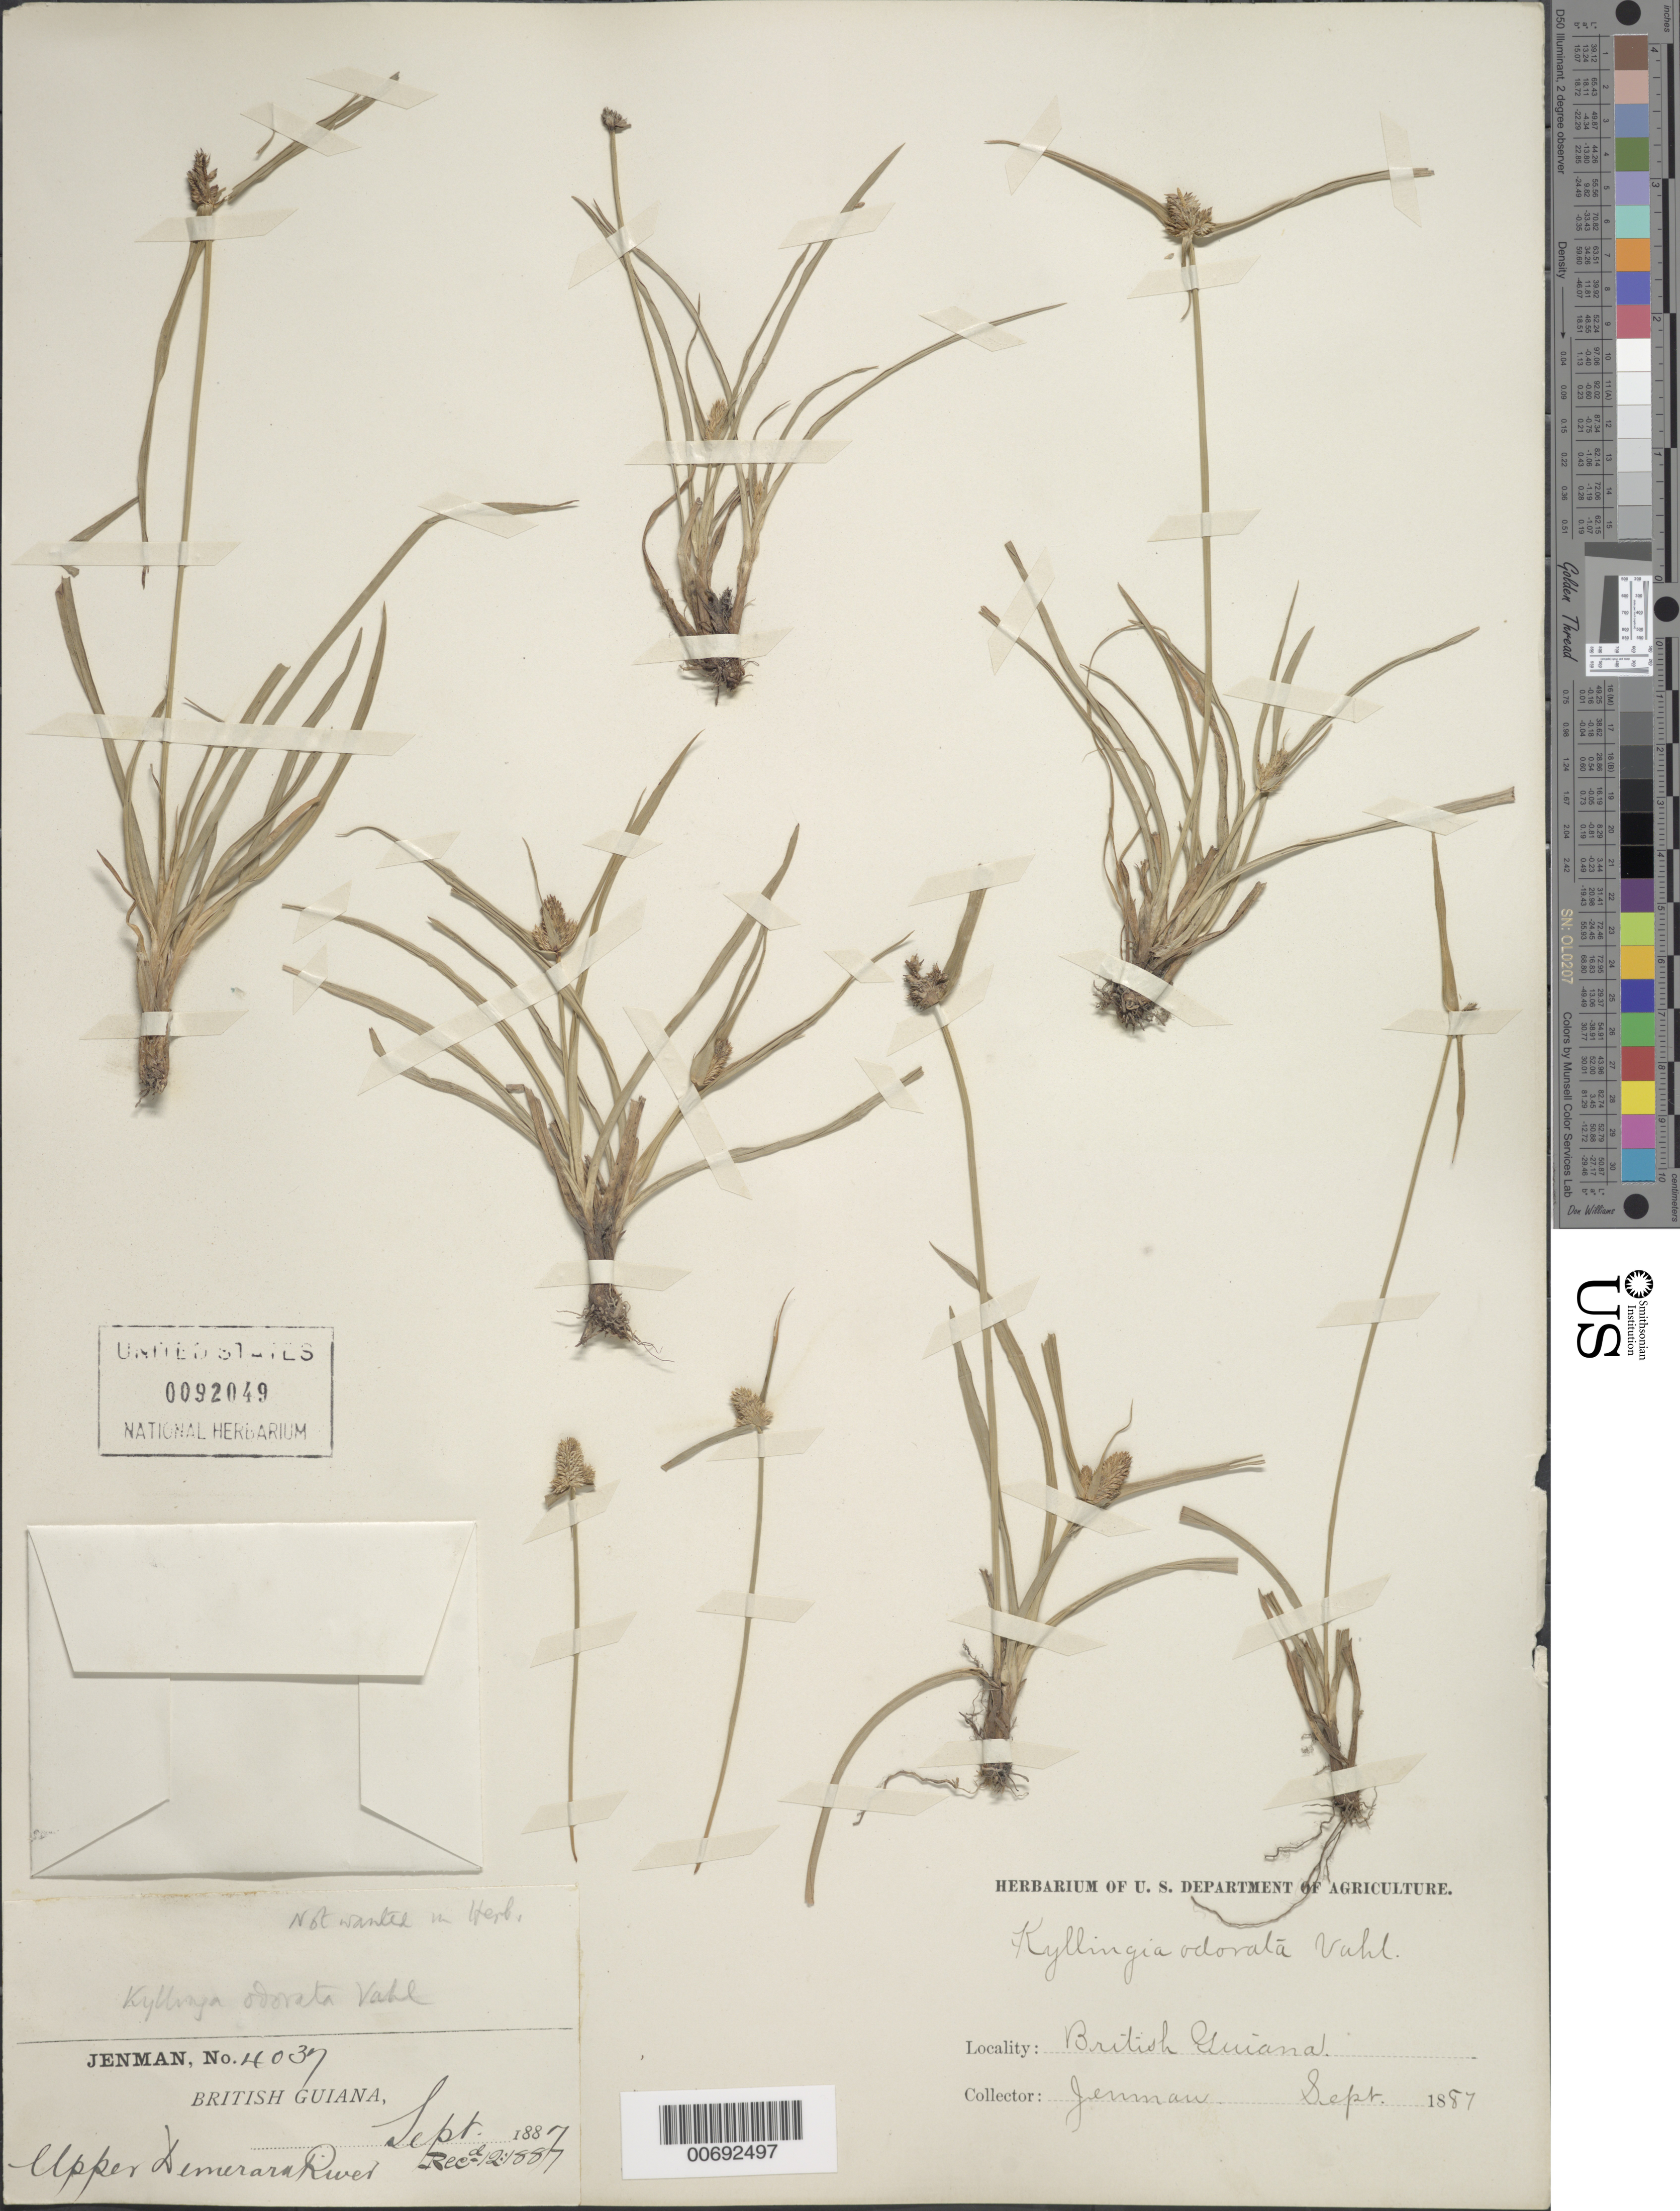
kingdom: Plantae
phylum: Tracheophyta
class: Liliopsida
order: Poales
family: Cyperaceae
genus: Cyperus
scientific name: Cyperus sesquiflorus subsp. sesquiflorus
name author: (Torr.) Mattf. & Kük.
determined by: Strong, M. T., (US), Smithsonian Institution - National Museum of Natural History (UNITED STATES)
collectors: G. S. Jenman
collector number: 4037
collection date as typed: September 1887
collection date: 1887-09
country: Guyana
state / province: U. Demerara-Berbice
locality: Upper Demerara River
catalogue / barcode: US 92049